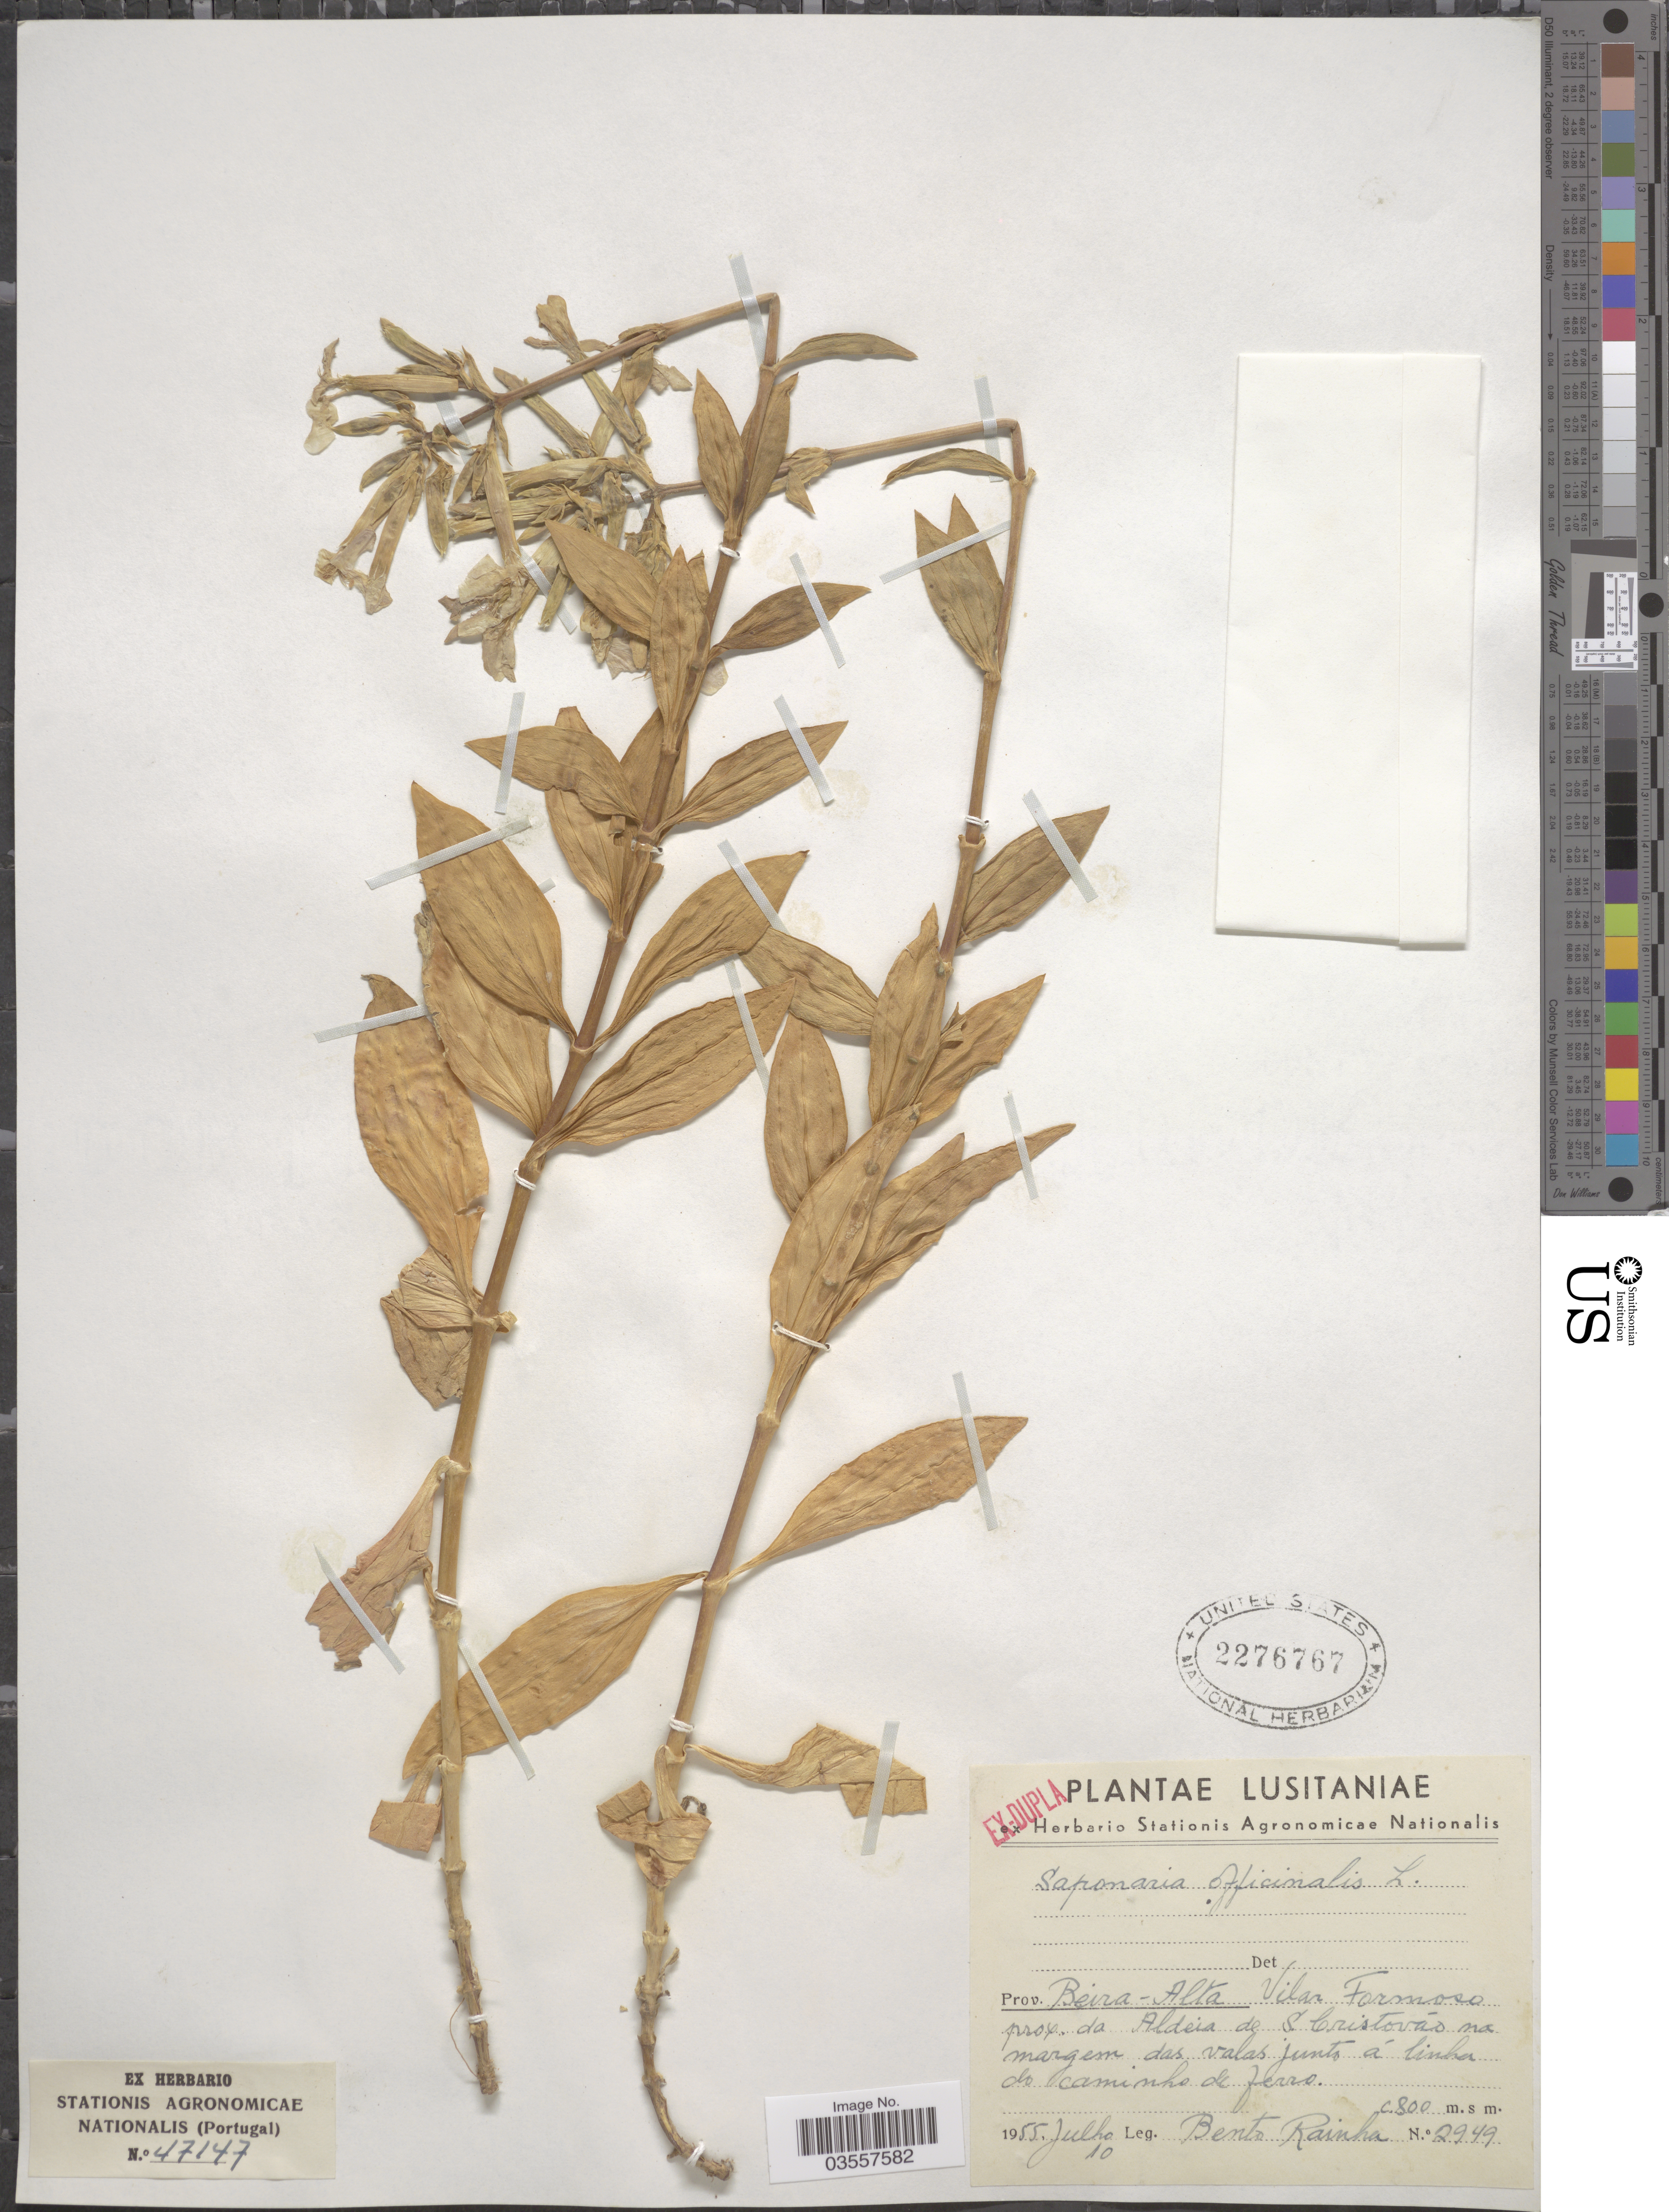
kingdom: Plantae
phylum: Tracheophyta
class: Magnoliopsida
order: Caryophyllales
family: Caryophyllaceae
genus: Saponaria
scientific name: Saponaria officinalis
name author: L.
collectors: B. Rainha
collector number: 2949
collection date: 1955-07-10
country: Portugal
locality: Lusitaniæ. Prov. Beira-Alta. Vila Formoso prox. da Aldeia de S. Cristováo na margem das valas junto á linha do caminho de ferro.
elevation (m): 800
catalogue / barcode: US 2276767